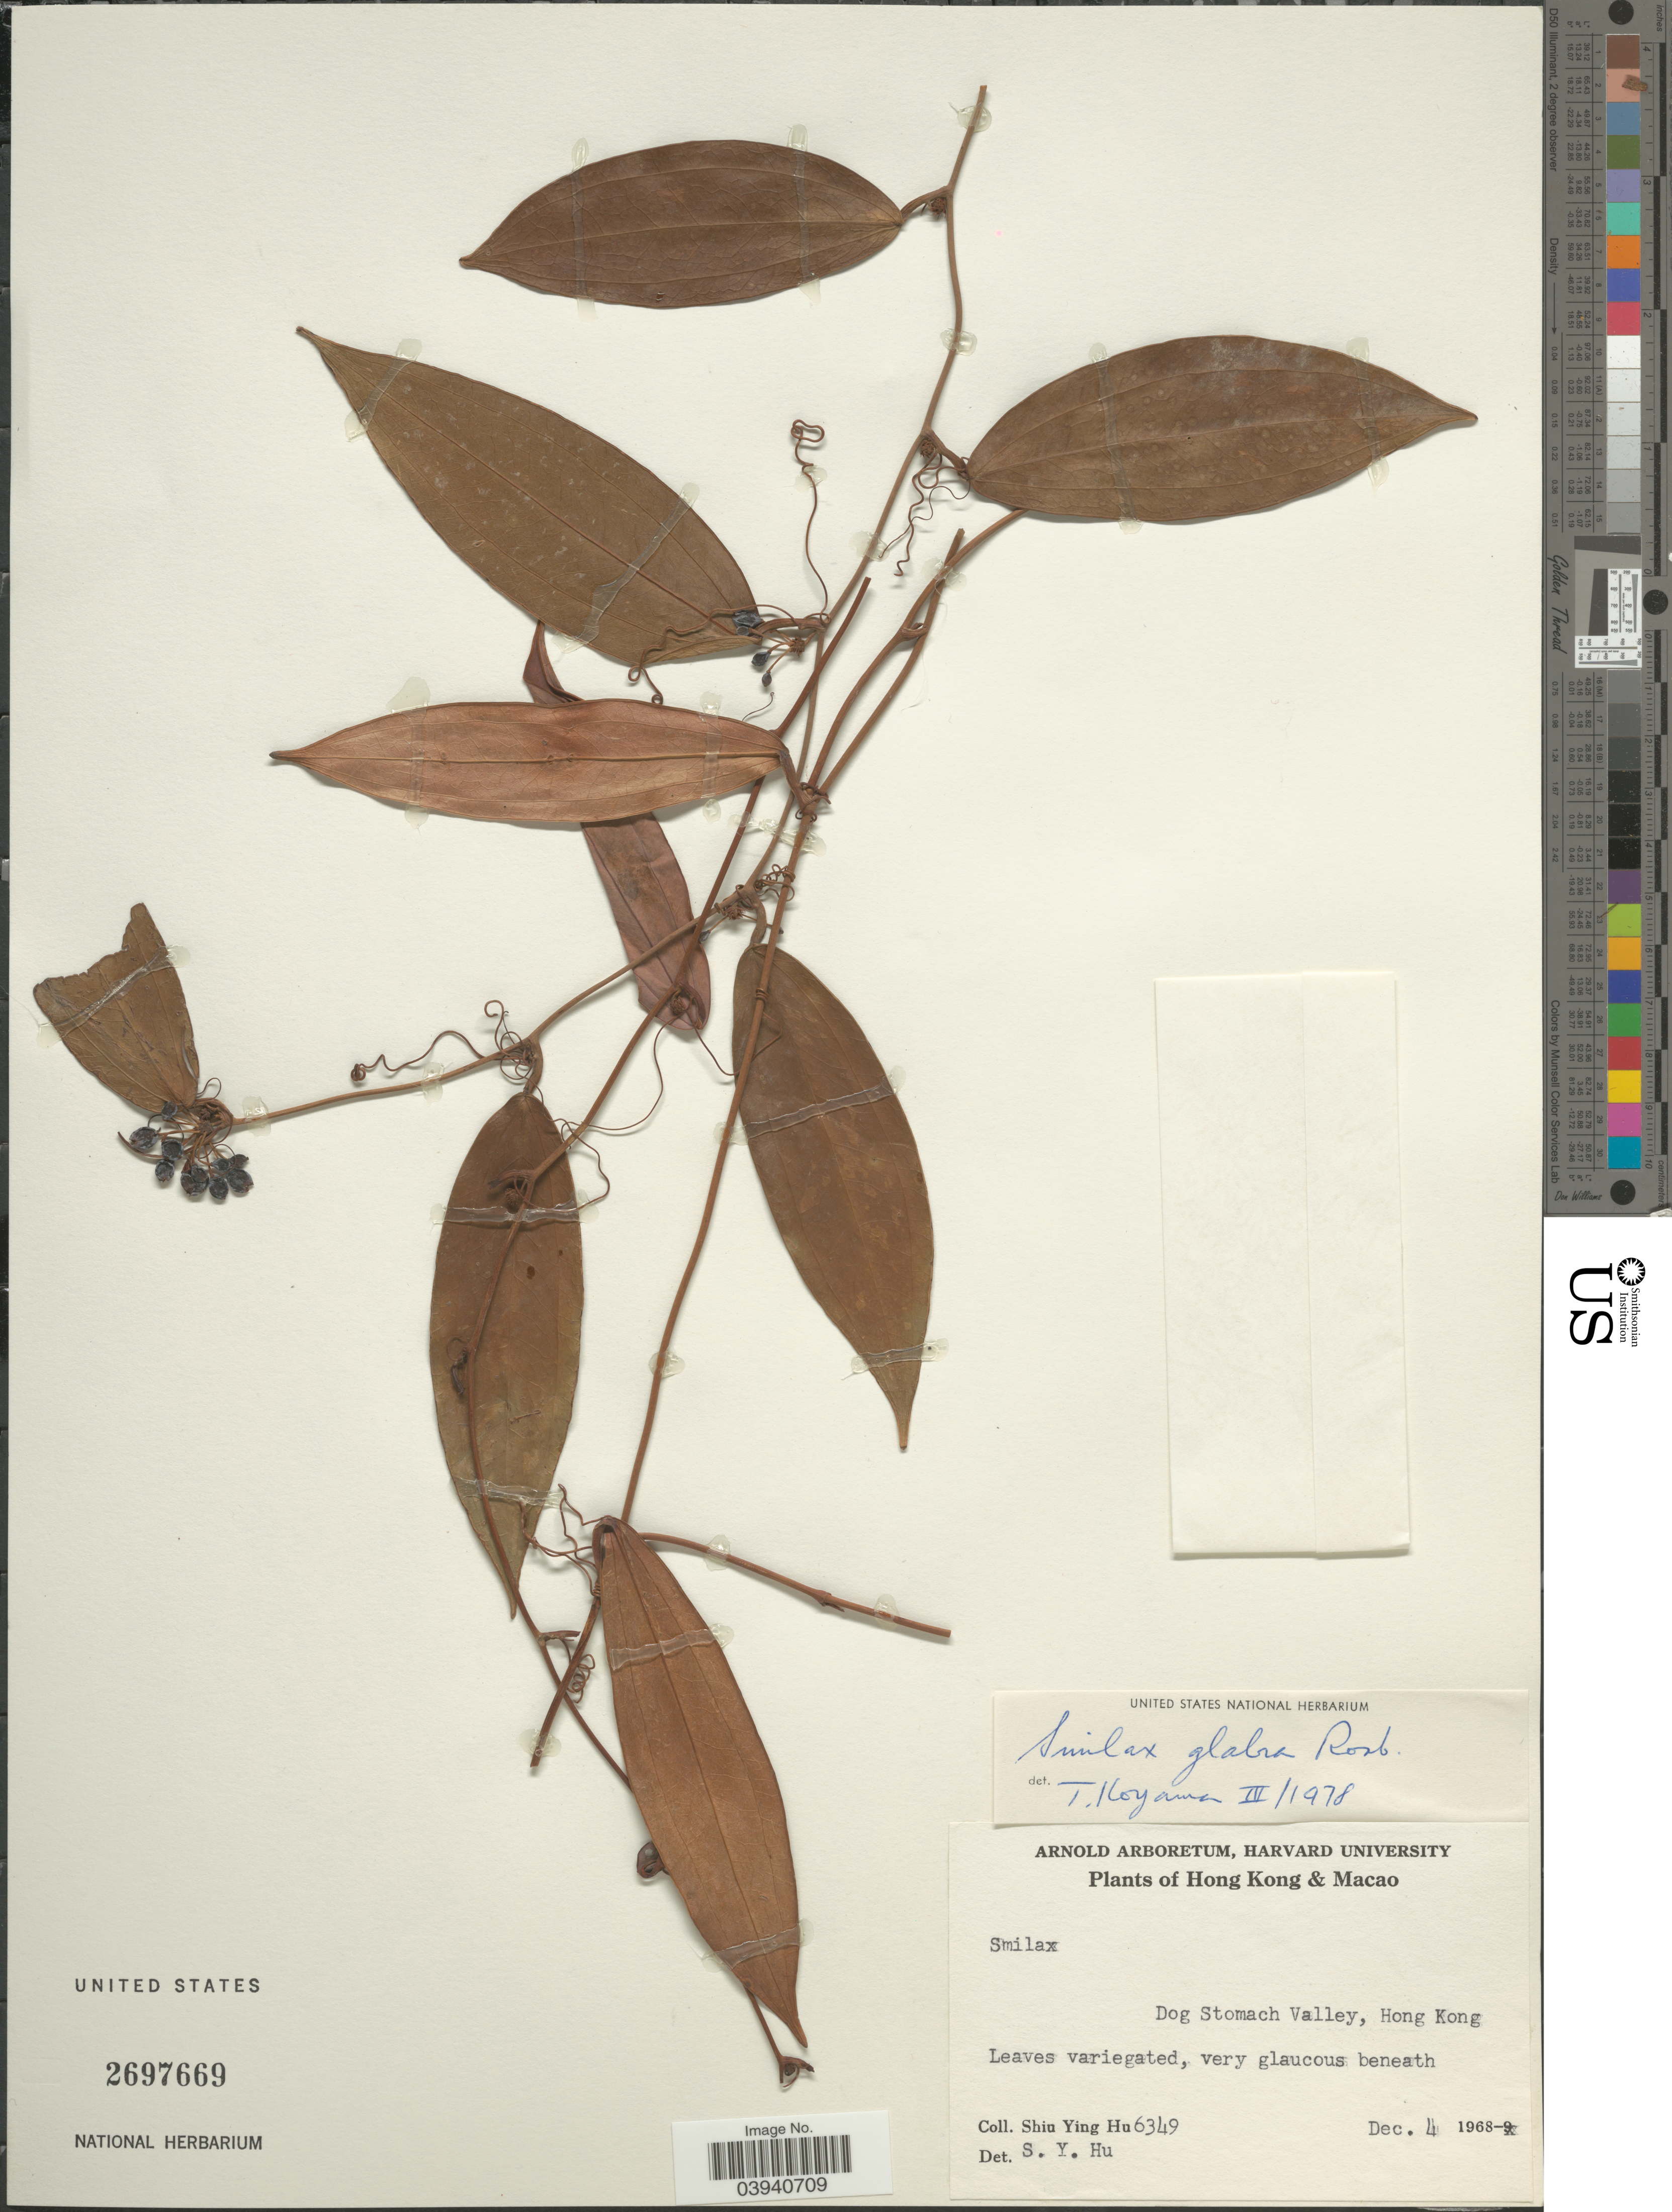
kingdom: Plantae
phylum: Tracheophyta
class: Liliopsida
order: Liliales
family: Smilacaceae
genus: Smilax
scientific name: Smilax glabra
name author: Roxb.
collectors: S. Y. Hu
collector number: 6349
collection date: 1968-12-04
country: China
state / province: Hong Kong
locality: Dog Stomach Valley.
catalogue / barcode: US 2697669